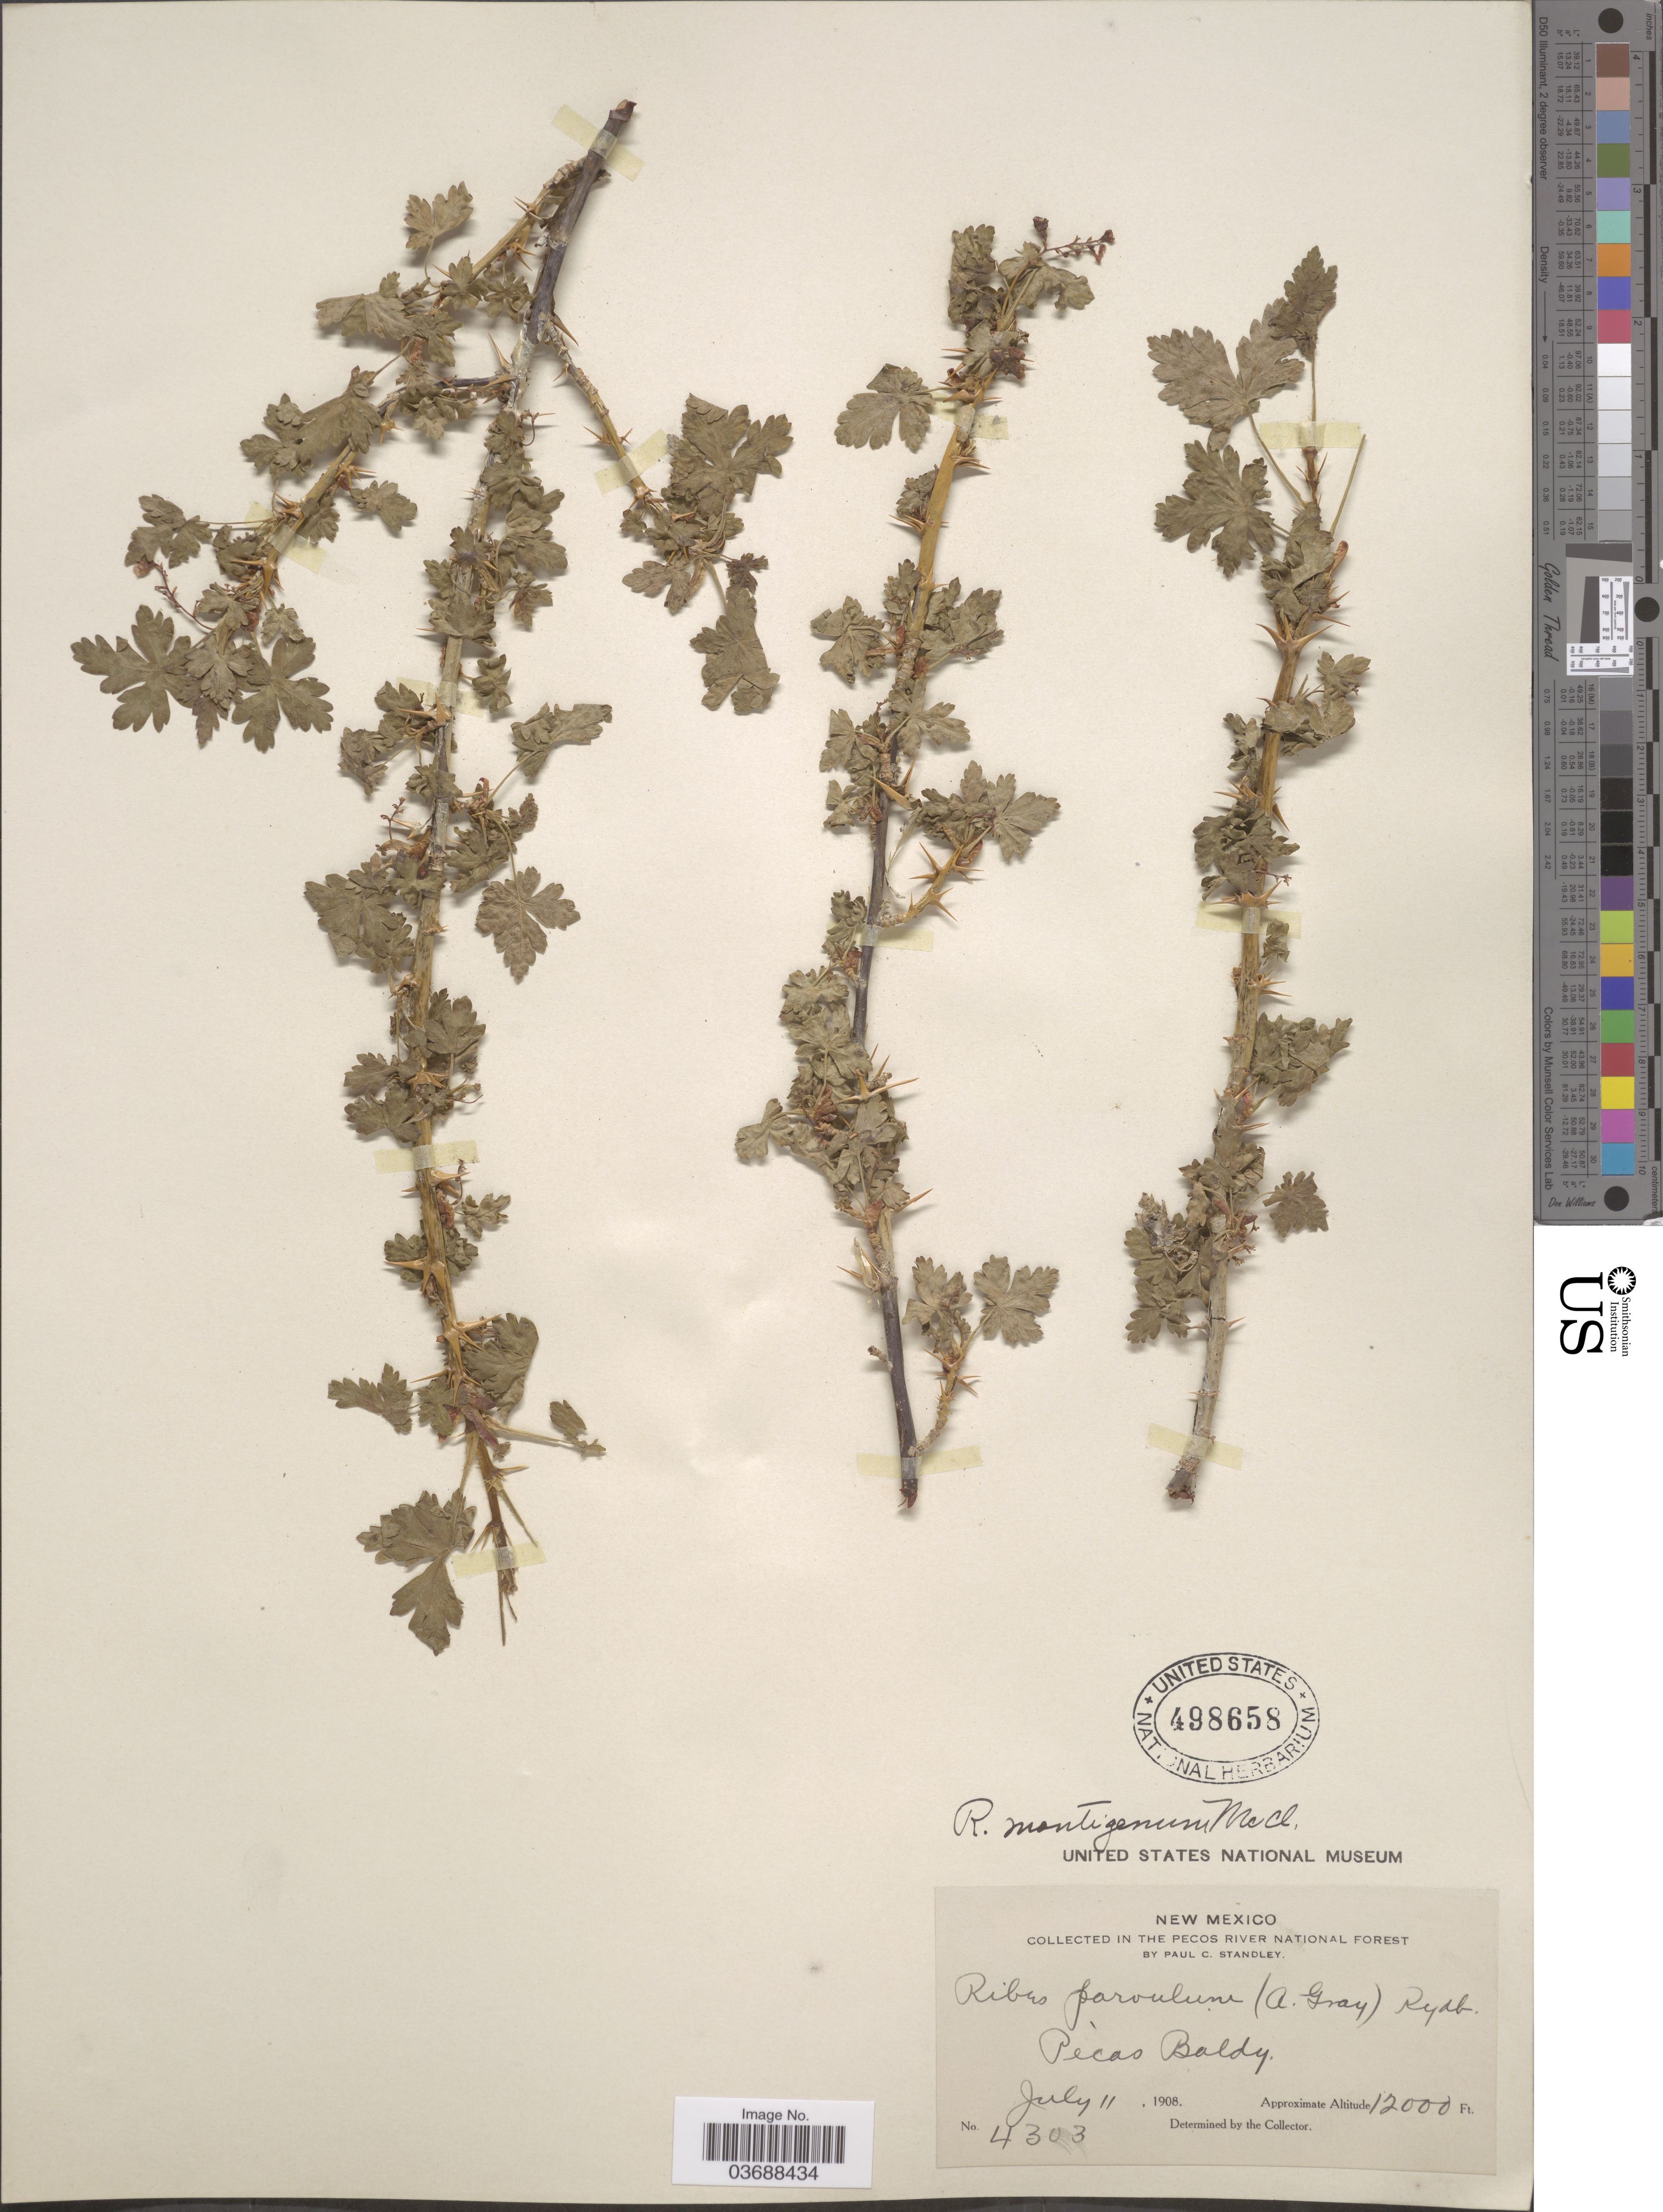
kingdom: Plantae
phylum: Tracheophyta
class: Magnoliopsida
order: Saxifragales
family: Grossulariaceae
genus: Ribes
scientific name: Ribes montigenum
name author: McClatchie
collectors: P. C. Standley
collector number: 4303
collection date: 1908-07-11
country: United States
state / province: New Mexico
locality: In The Pecos River National Forest. Pecos Baldy.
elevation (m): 3658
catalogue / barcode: US 498658